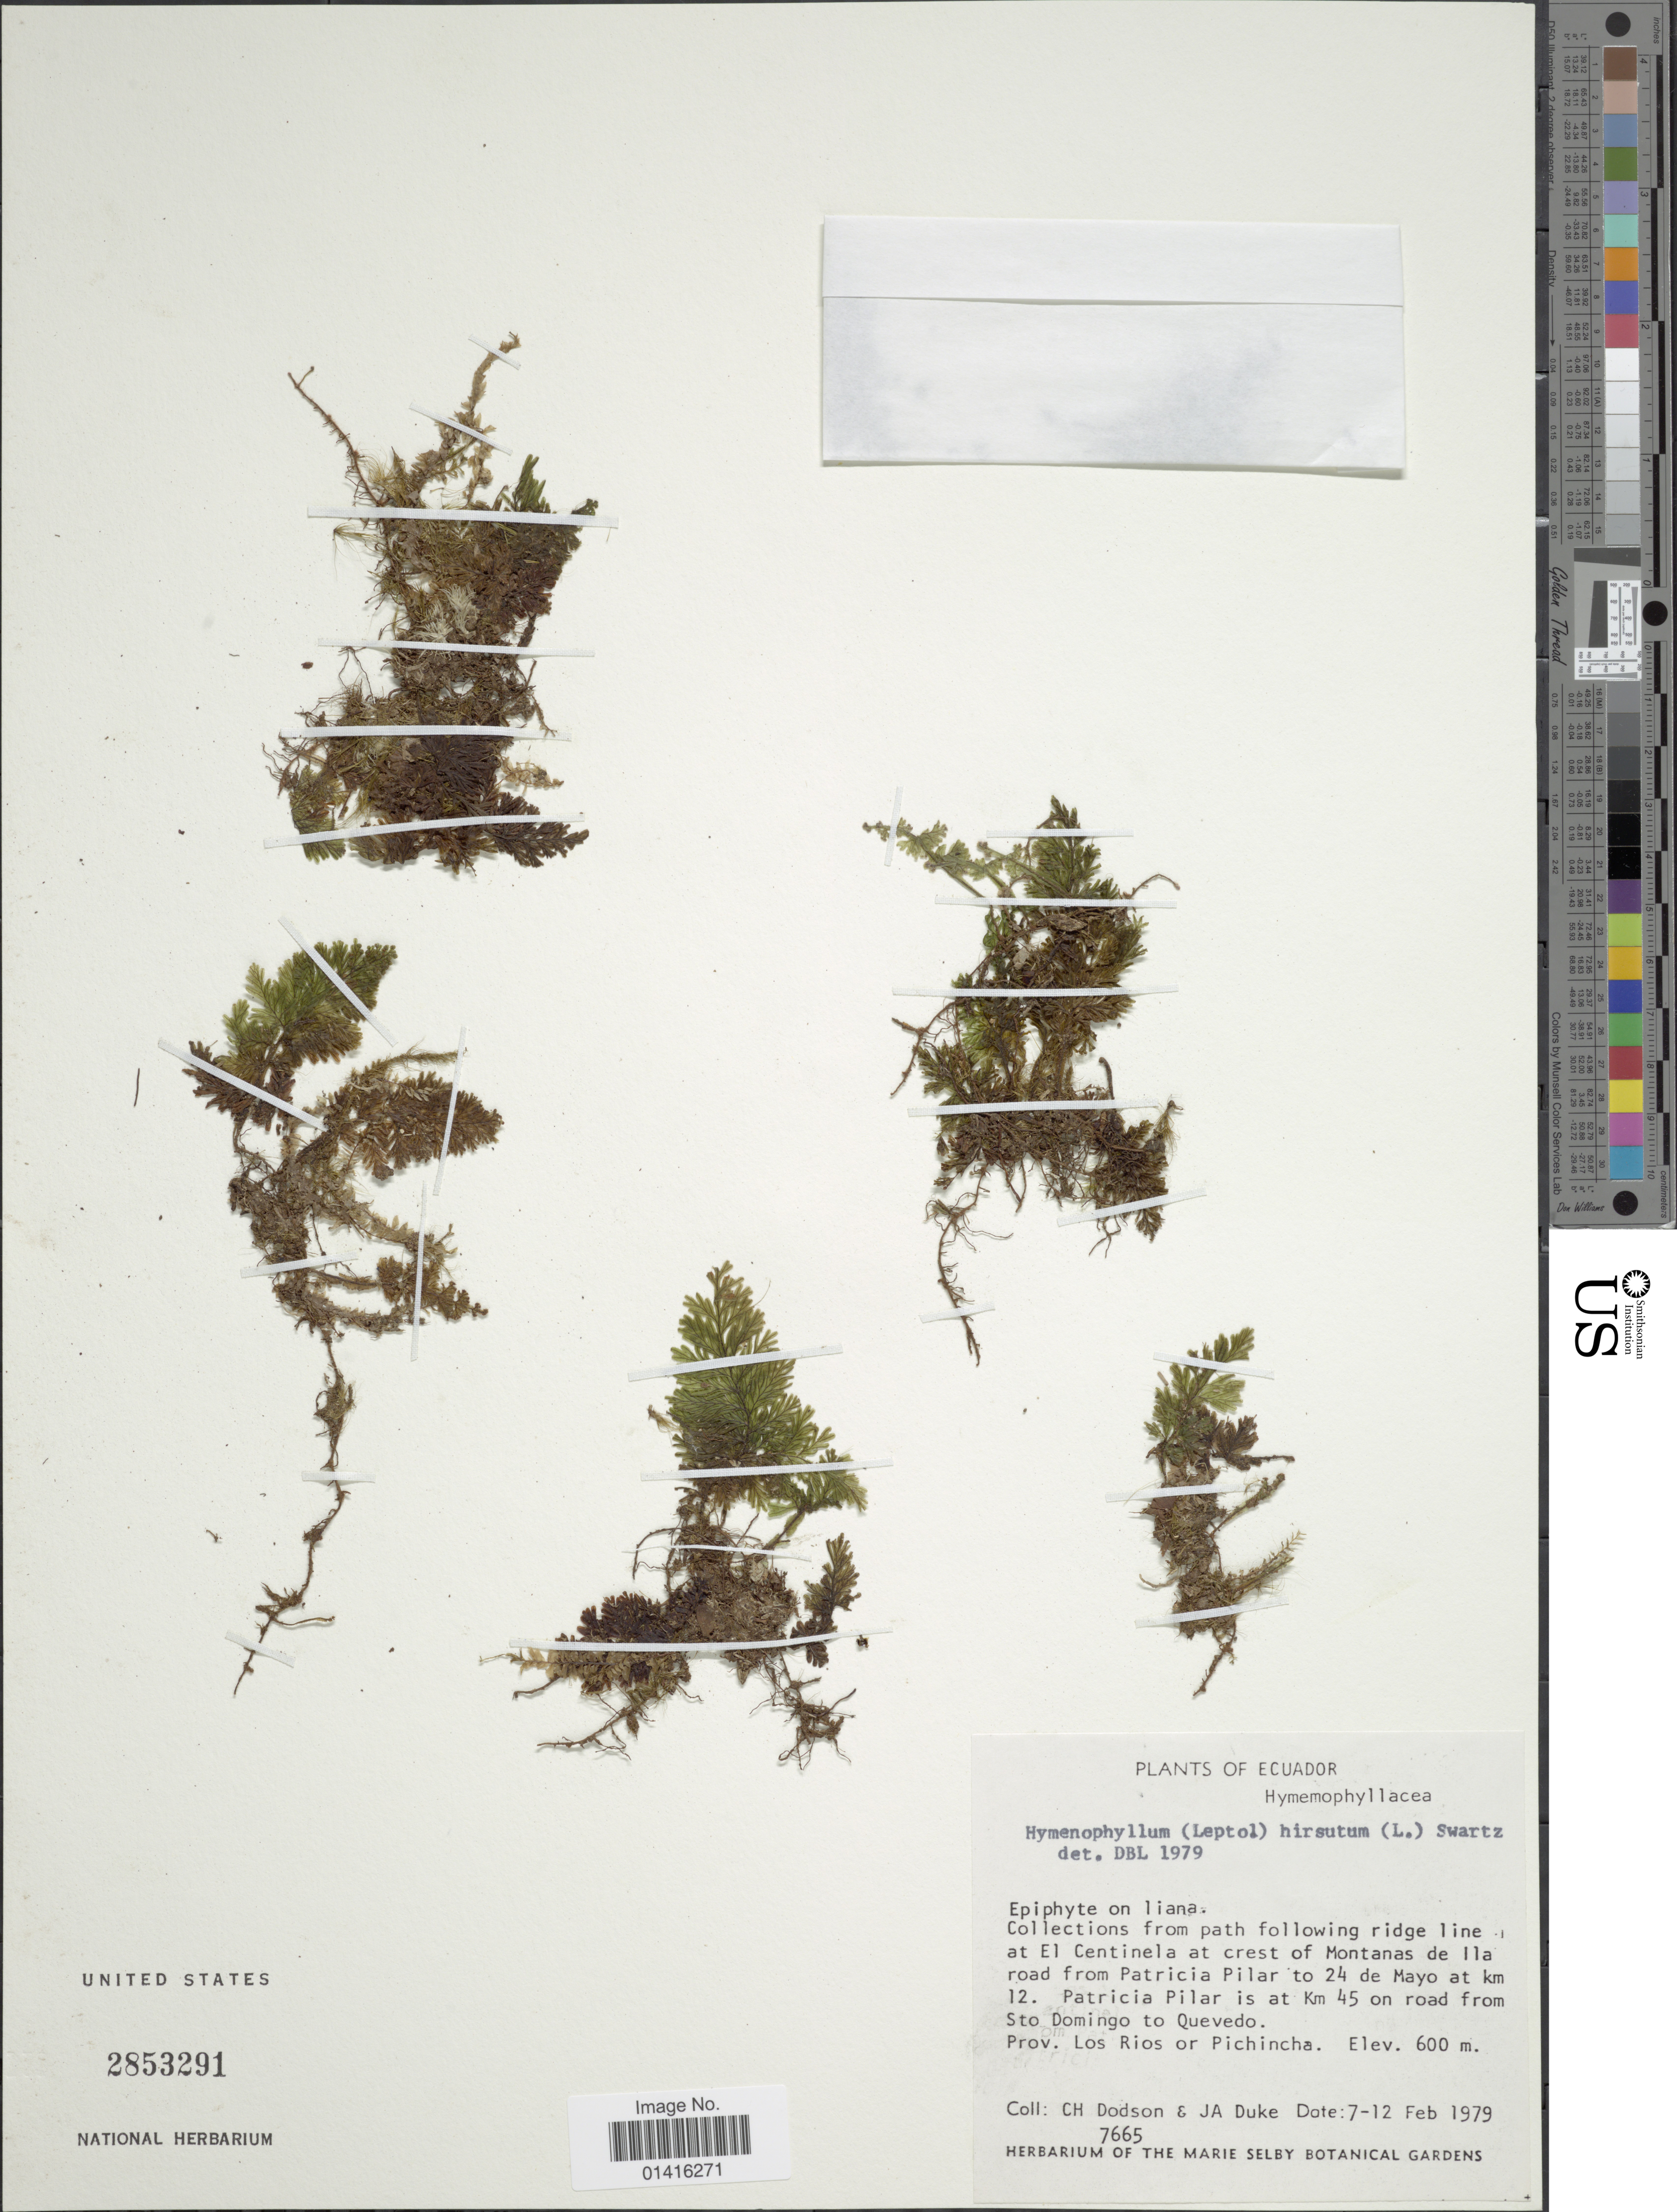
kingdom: Plantae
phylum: Tracheophyta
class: Polypodiopsida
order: Hymenophyllales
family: Hymenophyllaceae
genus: Hymenophyllum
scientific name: Hymenophyllum hirsutum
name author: (L.) Sw.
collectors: C. H. Dodson & J. A. Duke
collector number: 7665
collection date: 1979-02-07/1979-02-12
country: Ecuador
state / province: Los Ríos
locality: From path following ridge line at El Centinela at crest of Montanas de Ila road from Patricia Pilar to 24 de Mayo at km 12, Patricia Pilar is at Km 45 on road from Sto Domindo to Quevedo, Prov. Los Rios or Pichincha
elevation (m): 600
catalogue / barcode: US 2853291